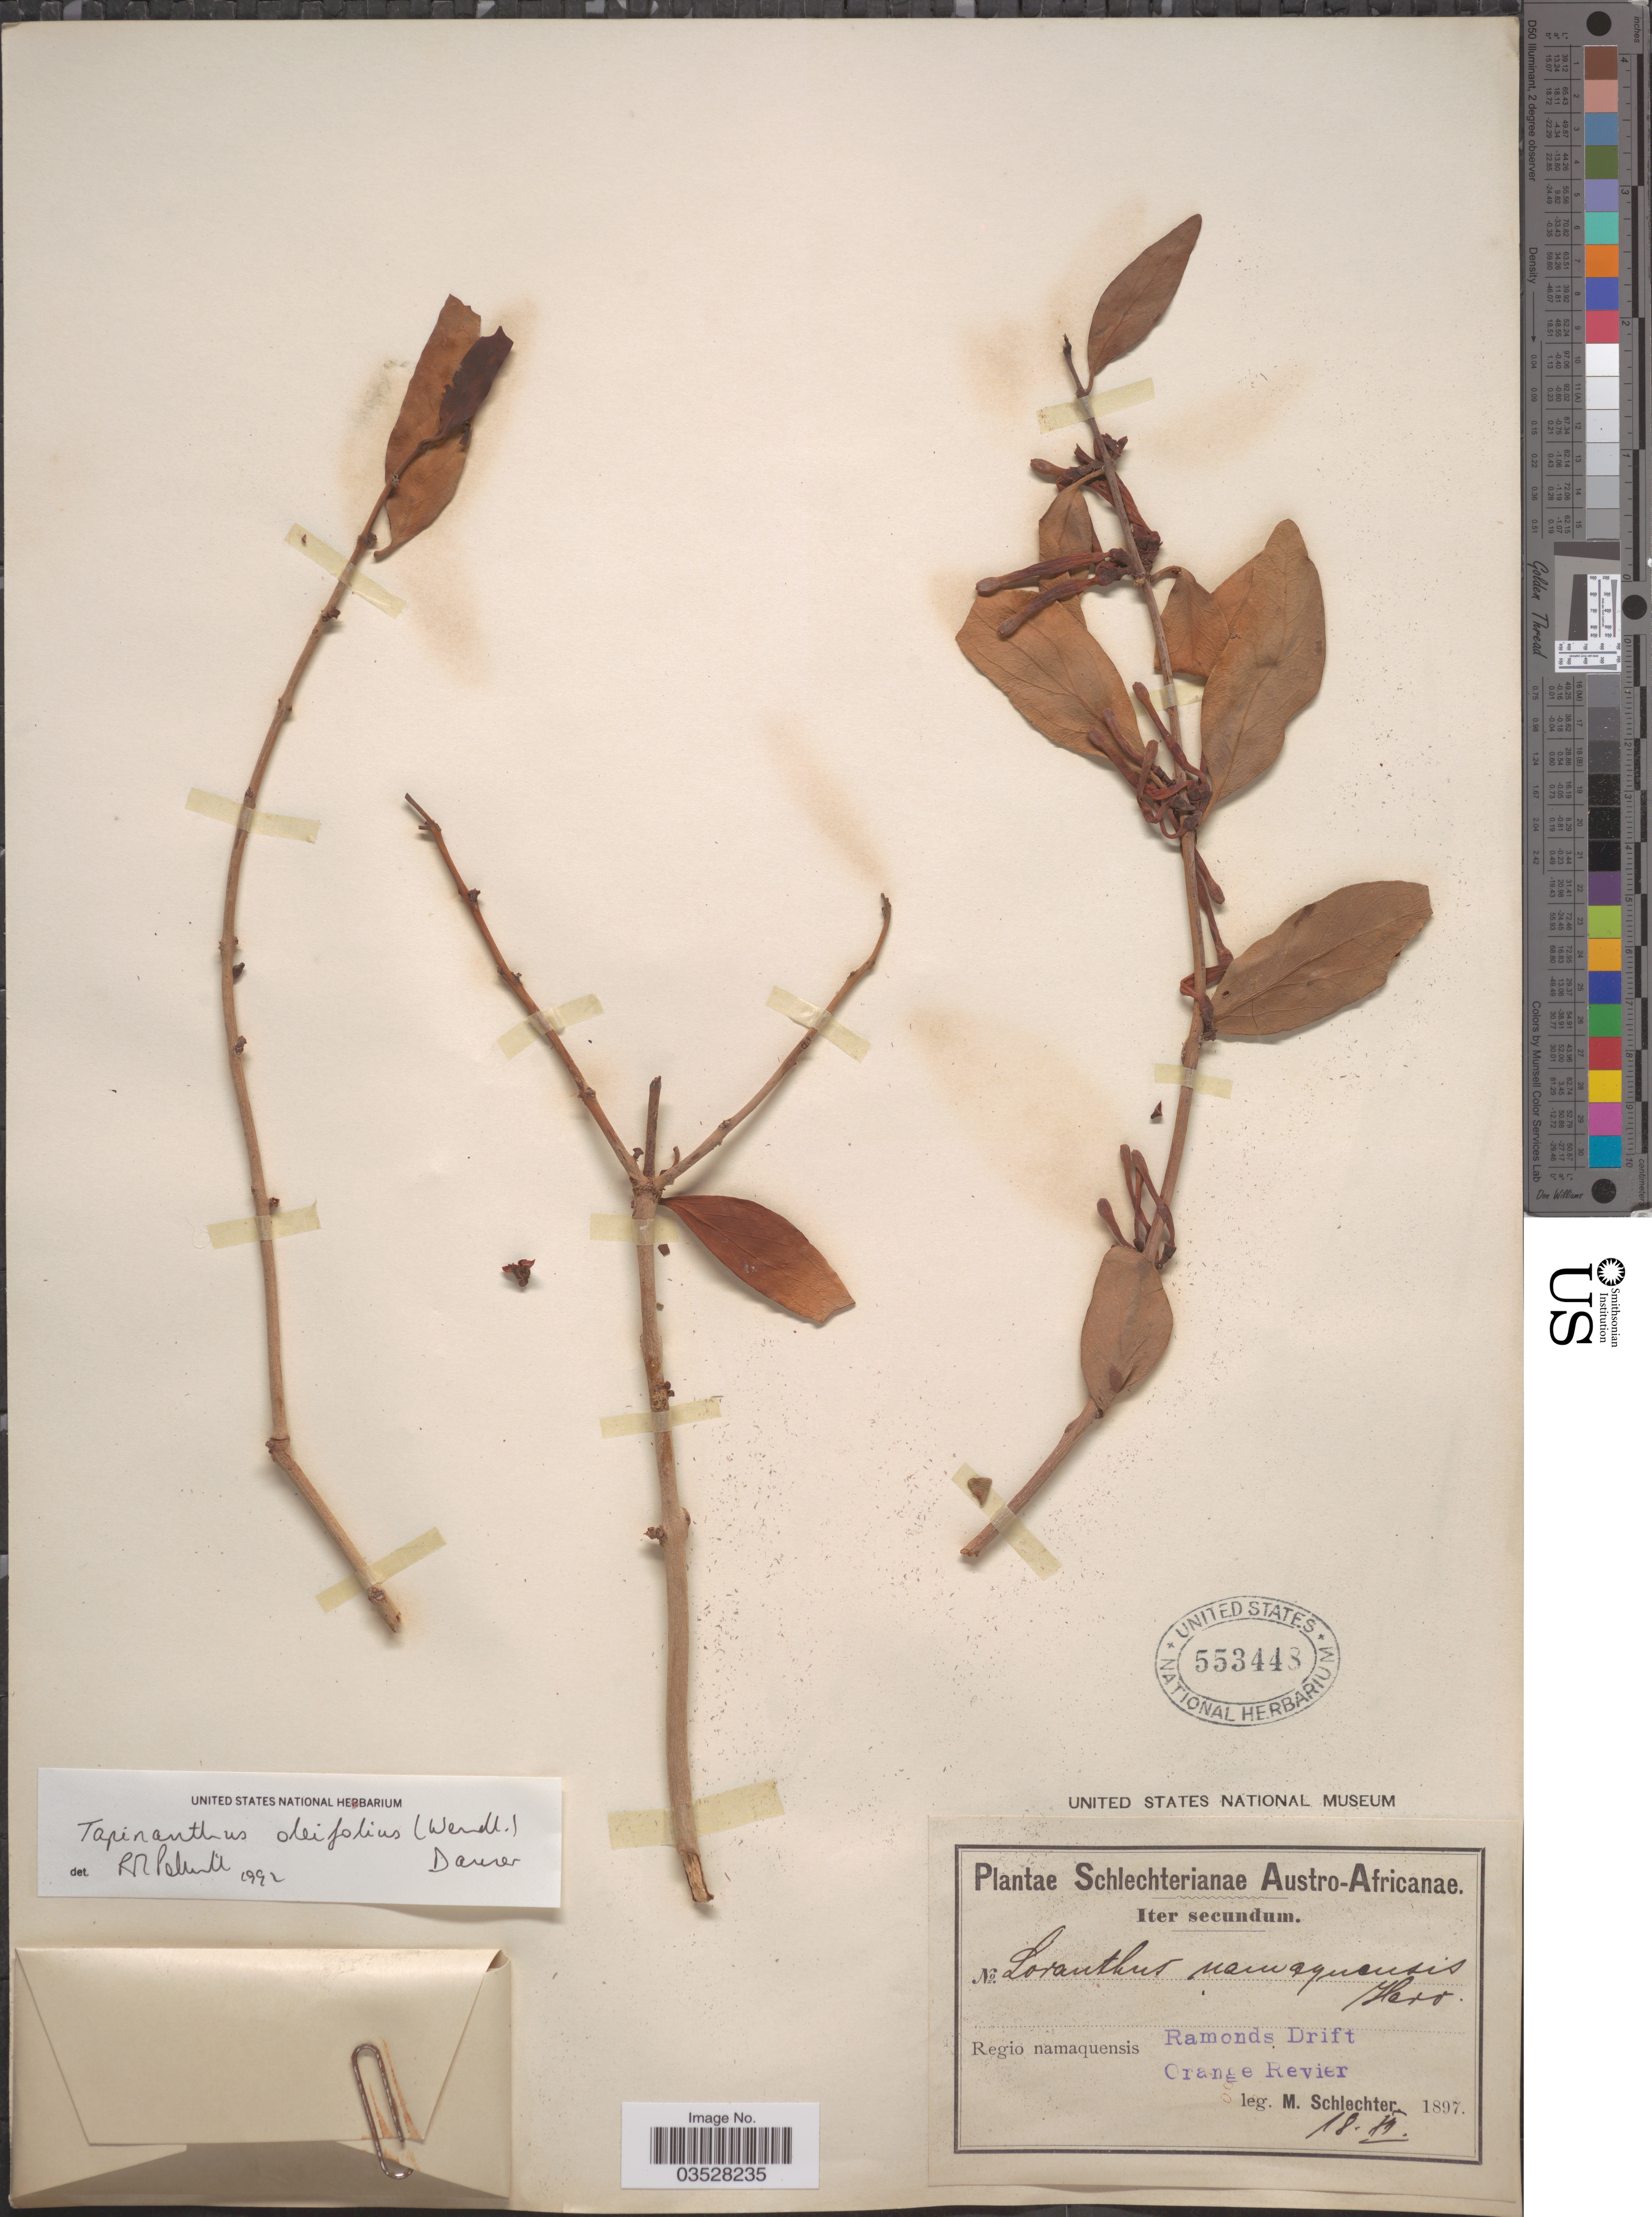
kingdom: Plantae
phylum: Tracheophyta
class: Magnoliopsida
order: Santalales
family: Loranthaceae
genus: Tapinanthus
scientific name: Tapinanthus oleifolius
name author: (J.C. Wendl.) Danser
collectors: M. Schlechter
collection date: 1897-12-18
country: South Africa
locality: Austro-Africanae. Regio namaquensis. Ramonds Drift. Orange Revier.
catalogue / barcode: US 553448